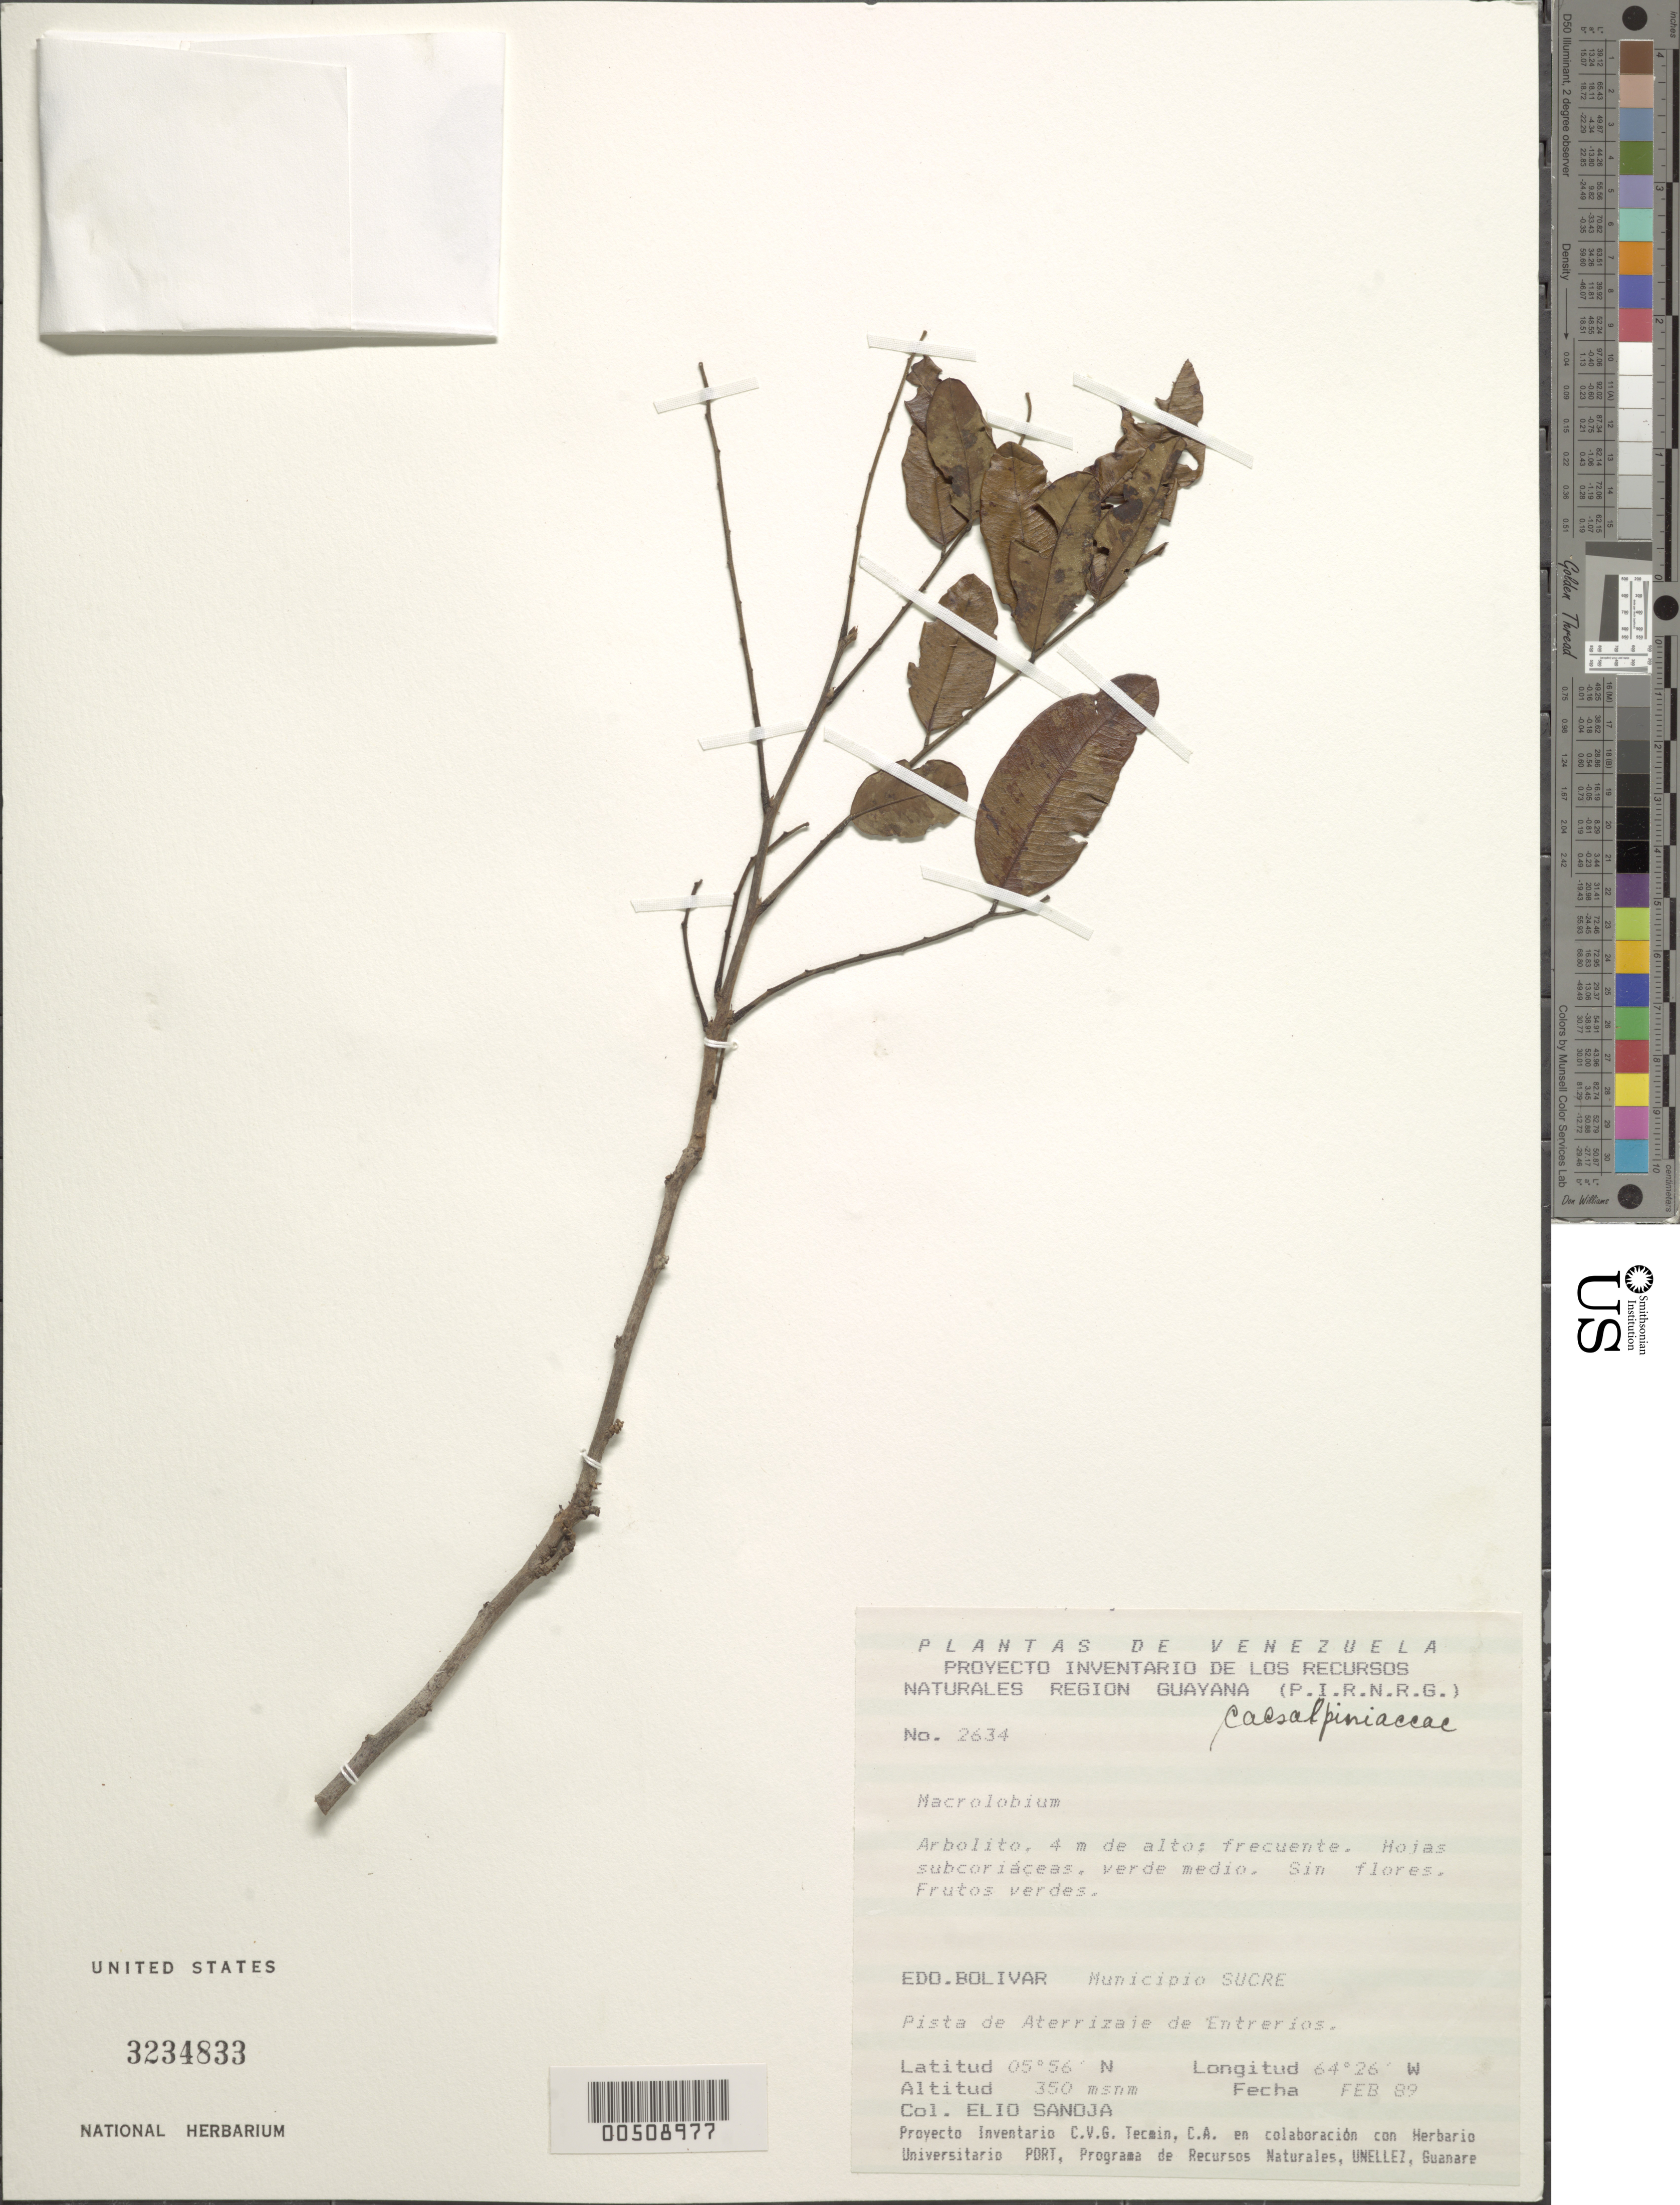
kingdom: Plantae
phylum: Tracheophyta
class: Magnoliopsida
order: Fabales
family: Fabaceae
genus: Macrolobium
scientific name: Macrolobium sp.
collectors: E. Sanoja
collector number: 2634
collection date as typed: Feb 1989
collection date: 1989-02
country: Venezuela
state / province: Bolivar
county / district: Sucre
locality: Pista de aterrizaje de entrerios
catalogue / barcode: US 3234833